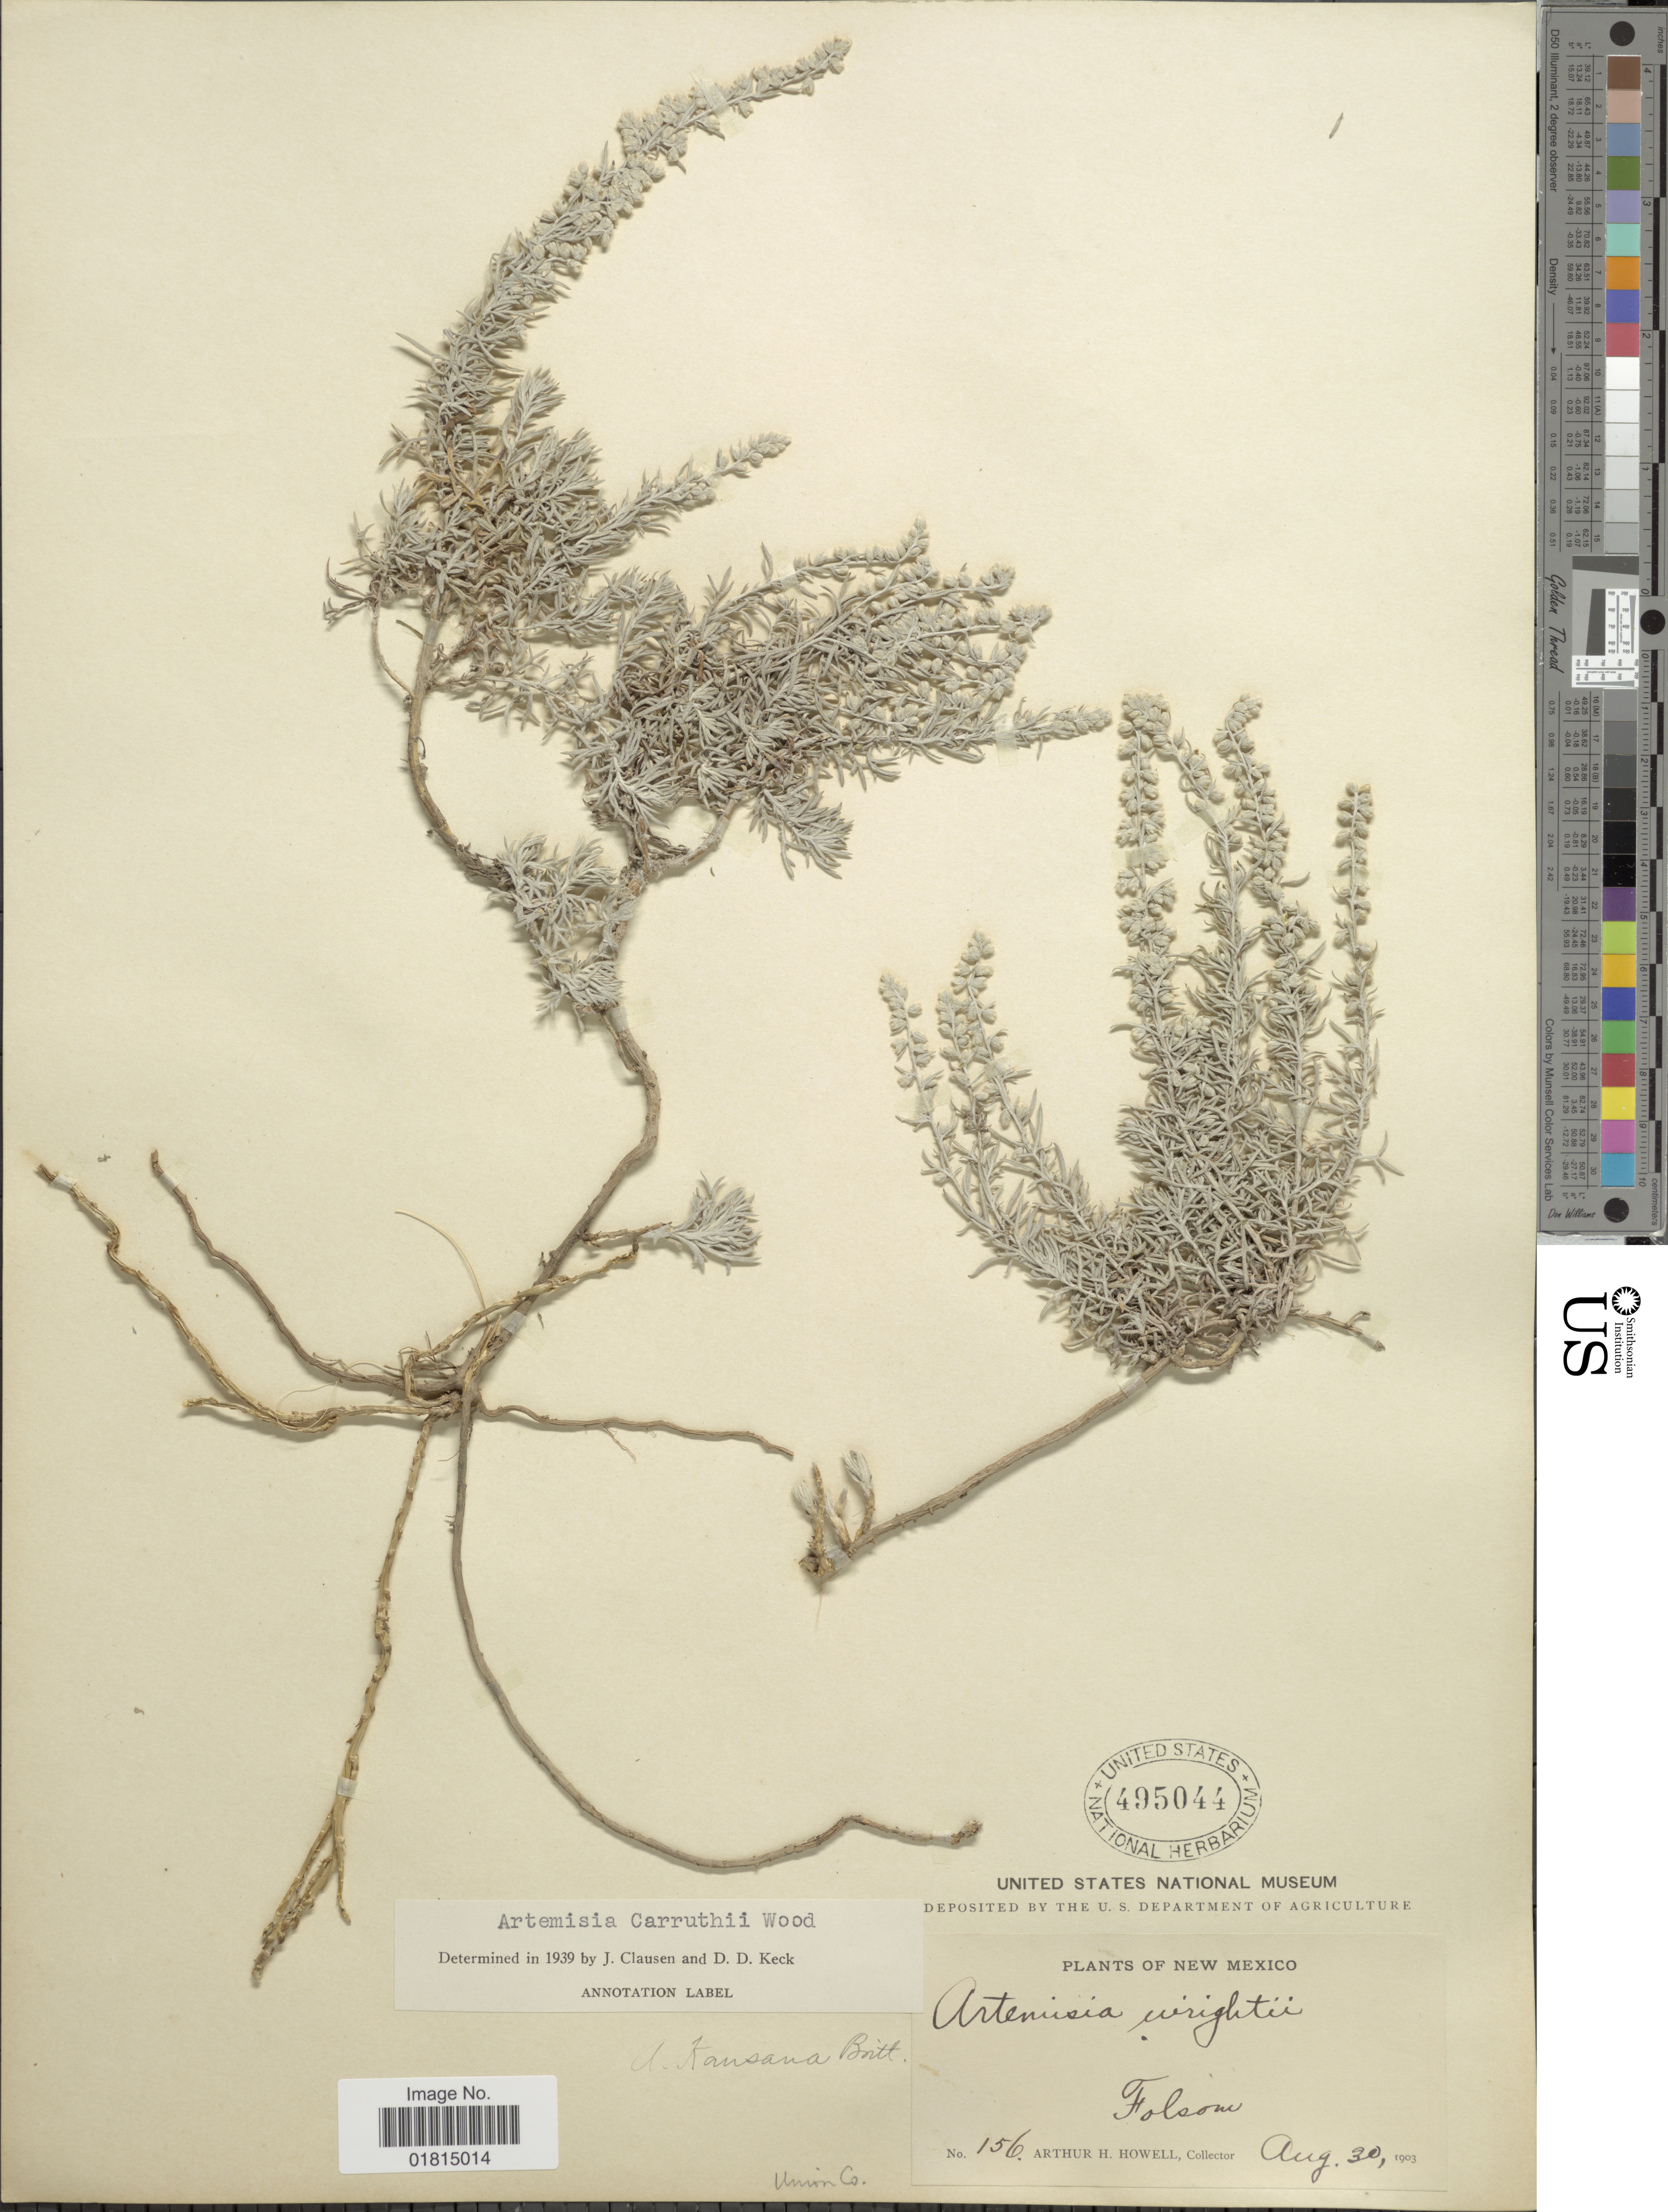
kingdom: Plantae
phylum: Tracheophyta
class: Magnoliopsida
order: Asterales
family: Asteraceae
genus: Artemisia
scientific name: Artemisia carruthii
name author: Alph. Wood ex Carruth.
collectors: A. H. Howell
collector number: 156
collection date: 1903-08-30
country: United States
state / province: New Mexico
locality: Folsom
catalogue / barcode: US 495044